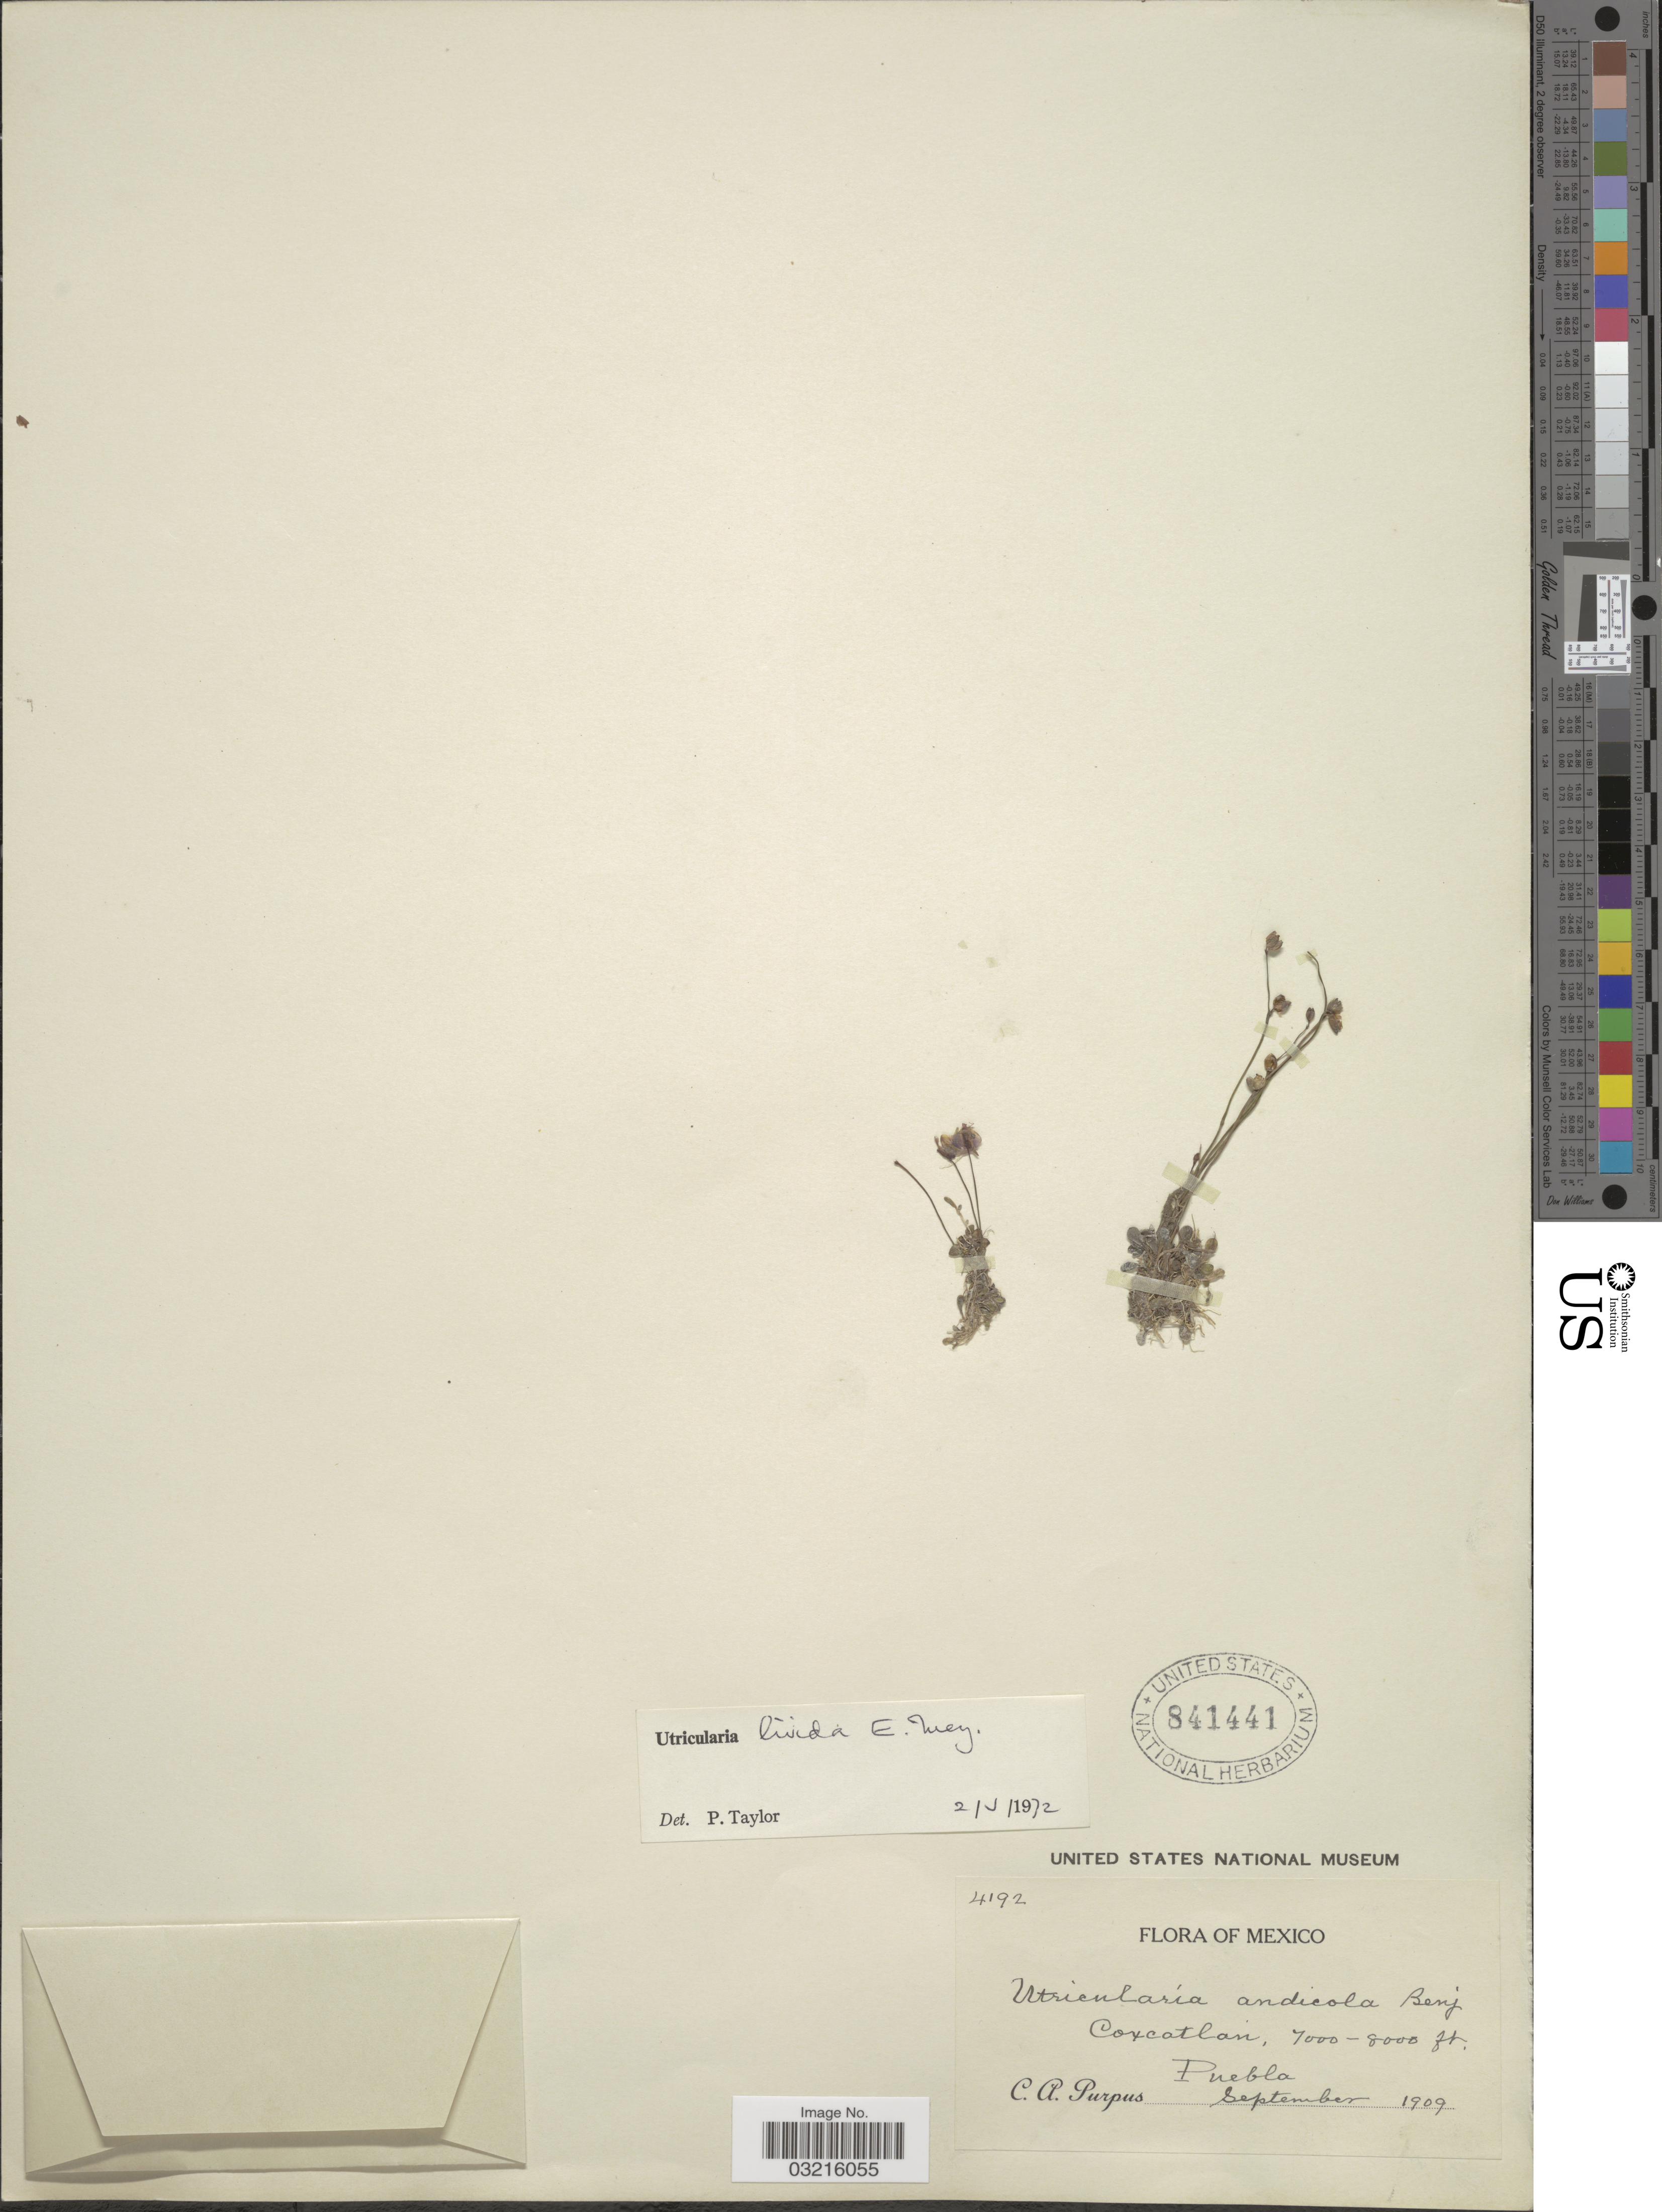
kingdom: Plantae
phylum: Tracheophyta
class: Magnoliopsida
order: Lamiales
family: Lentibulariaceae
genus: Utricularia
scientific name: Utricularia andicola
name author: Benj.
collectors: C. A. Purpus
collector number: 4192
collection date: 1909-09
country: Mexico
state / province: Puebla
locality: Coxcatlan.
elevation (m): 2134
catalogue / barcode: US 841441